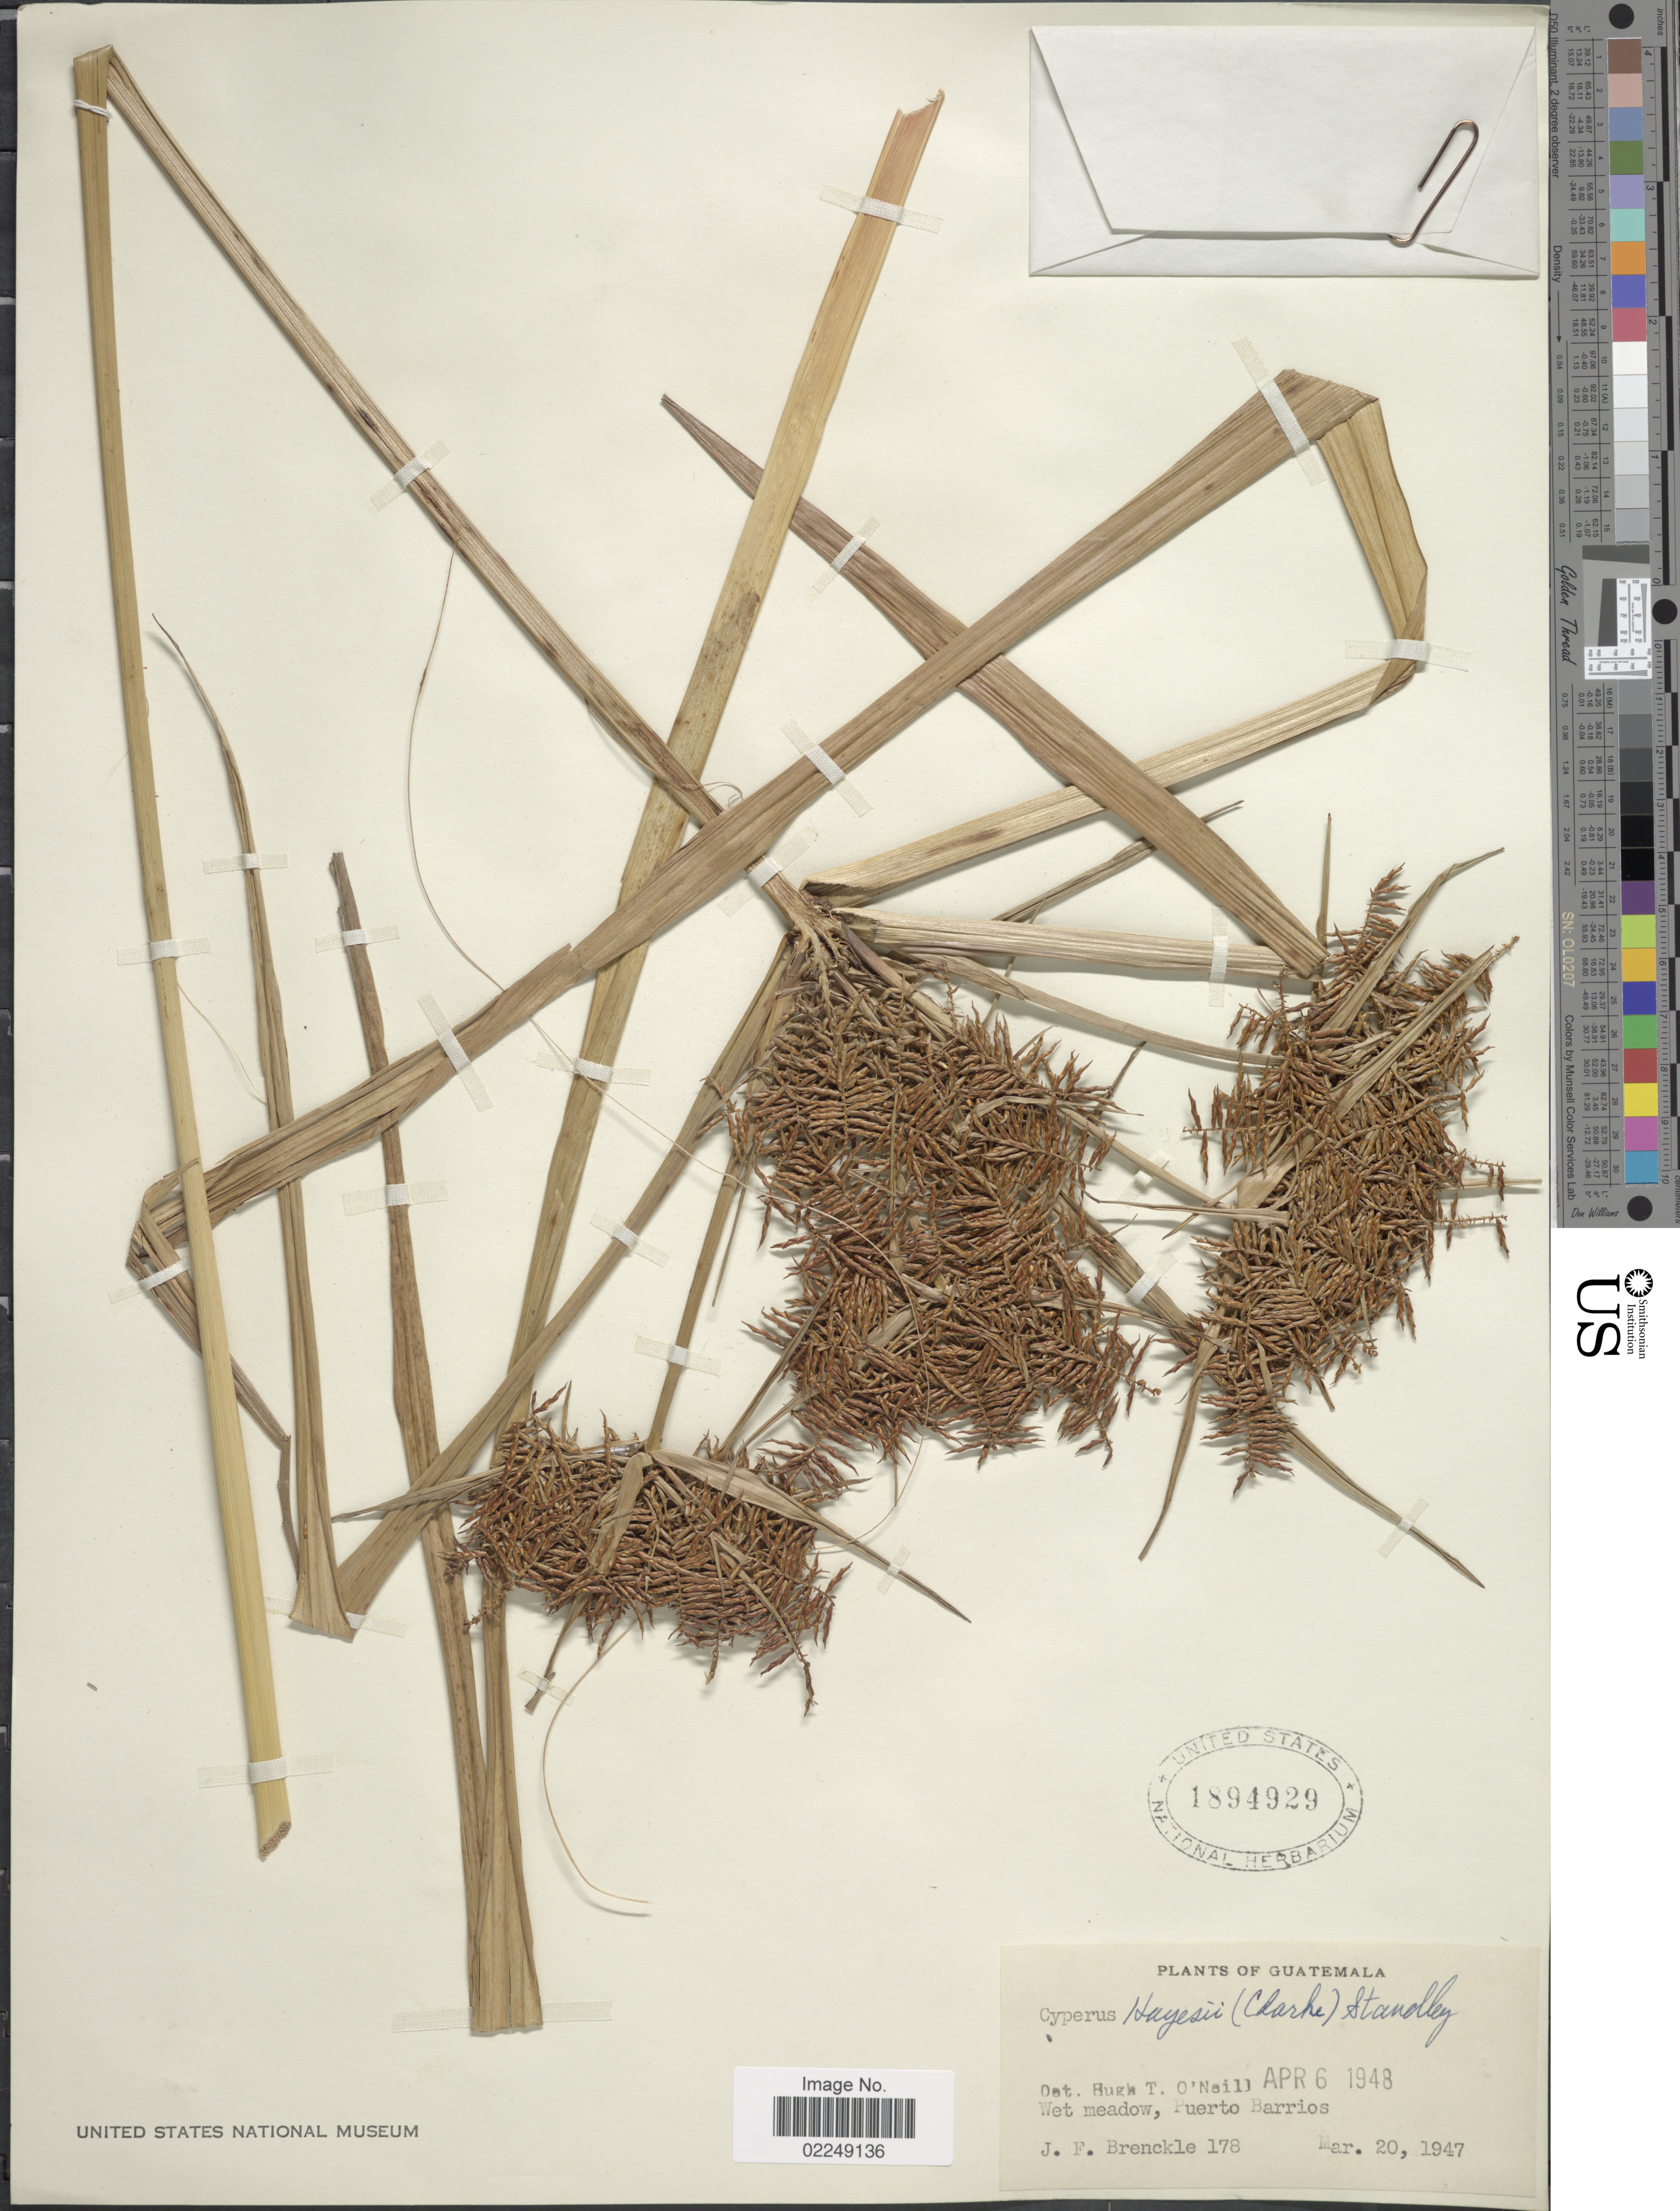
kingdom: Plantae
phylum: Tracheophyta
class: Liliopsida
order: Poales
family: Cyperaceae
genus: Cyperus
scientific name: Cyperus hayesii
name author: (C.B. Clarke) Standl.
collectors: J. Brenckle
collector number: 178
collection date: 1947-03-20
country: Guatemala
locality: Puerto Barrios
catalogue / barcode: US 1894929